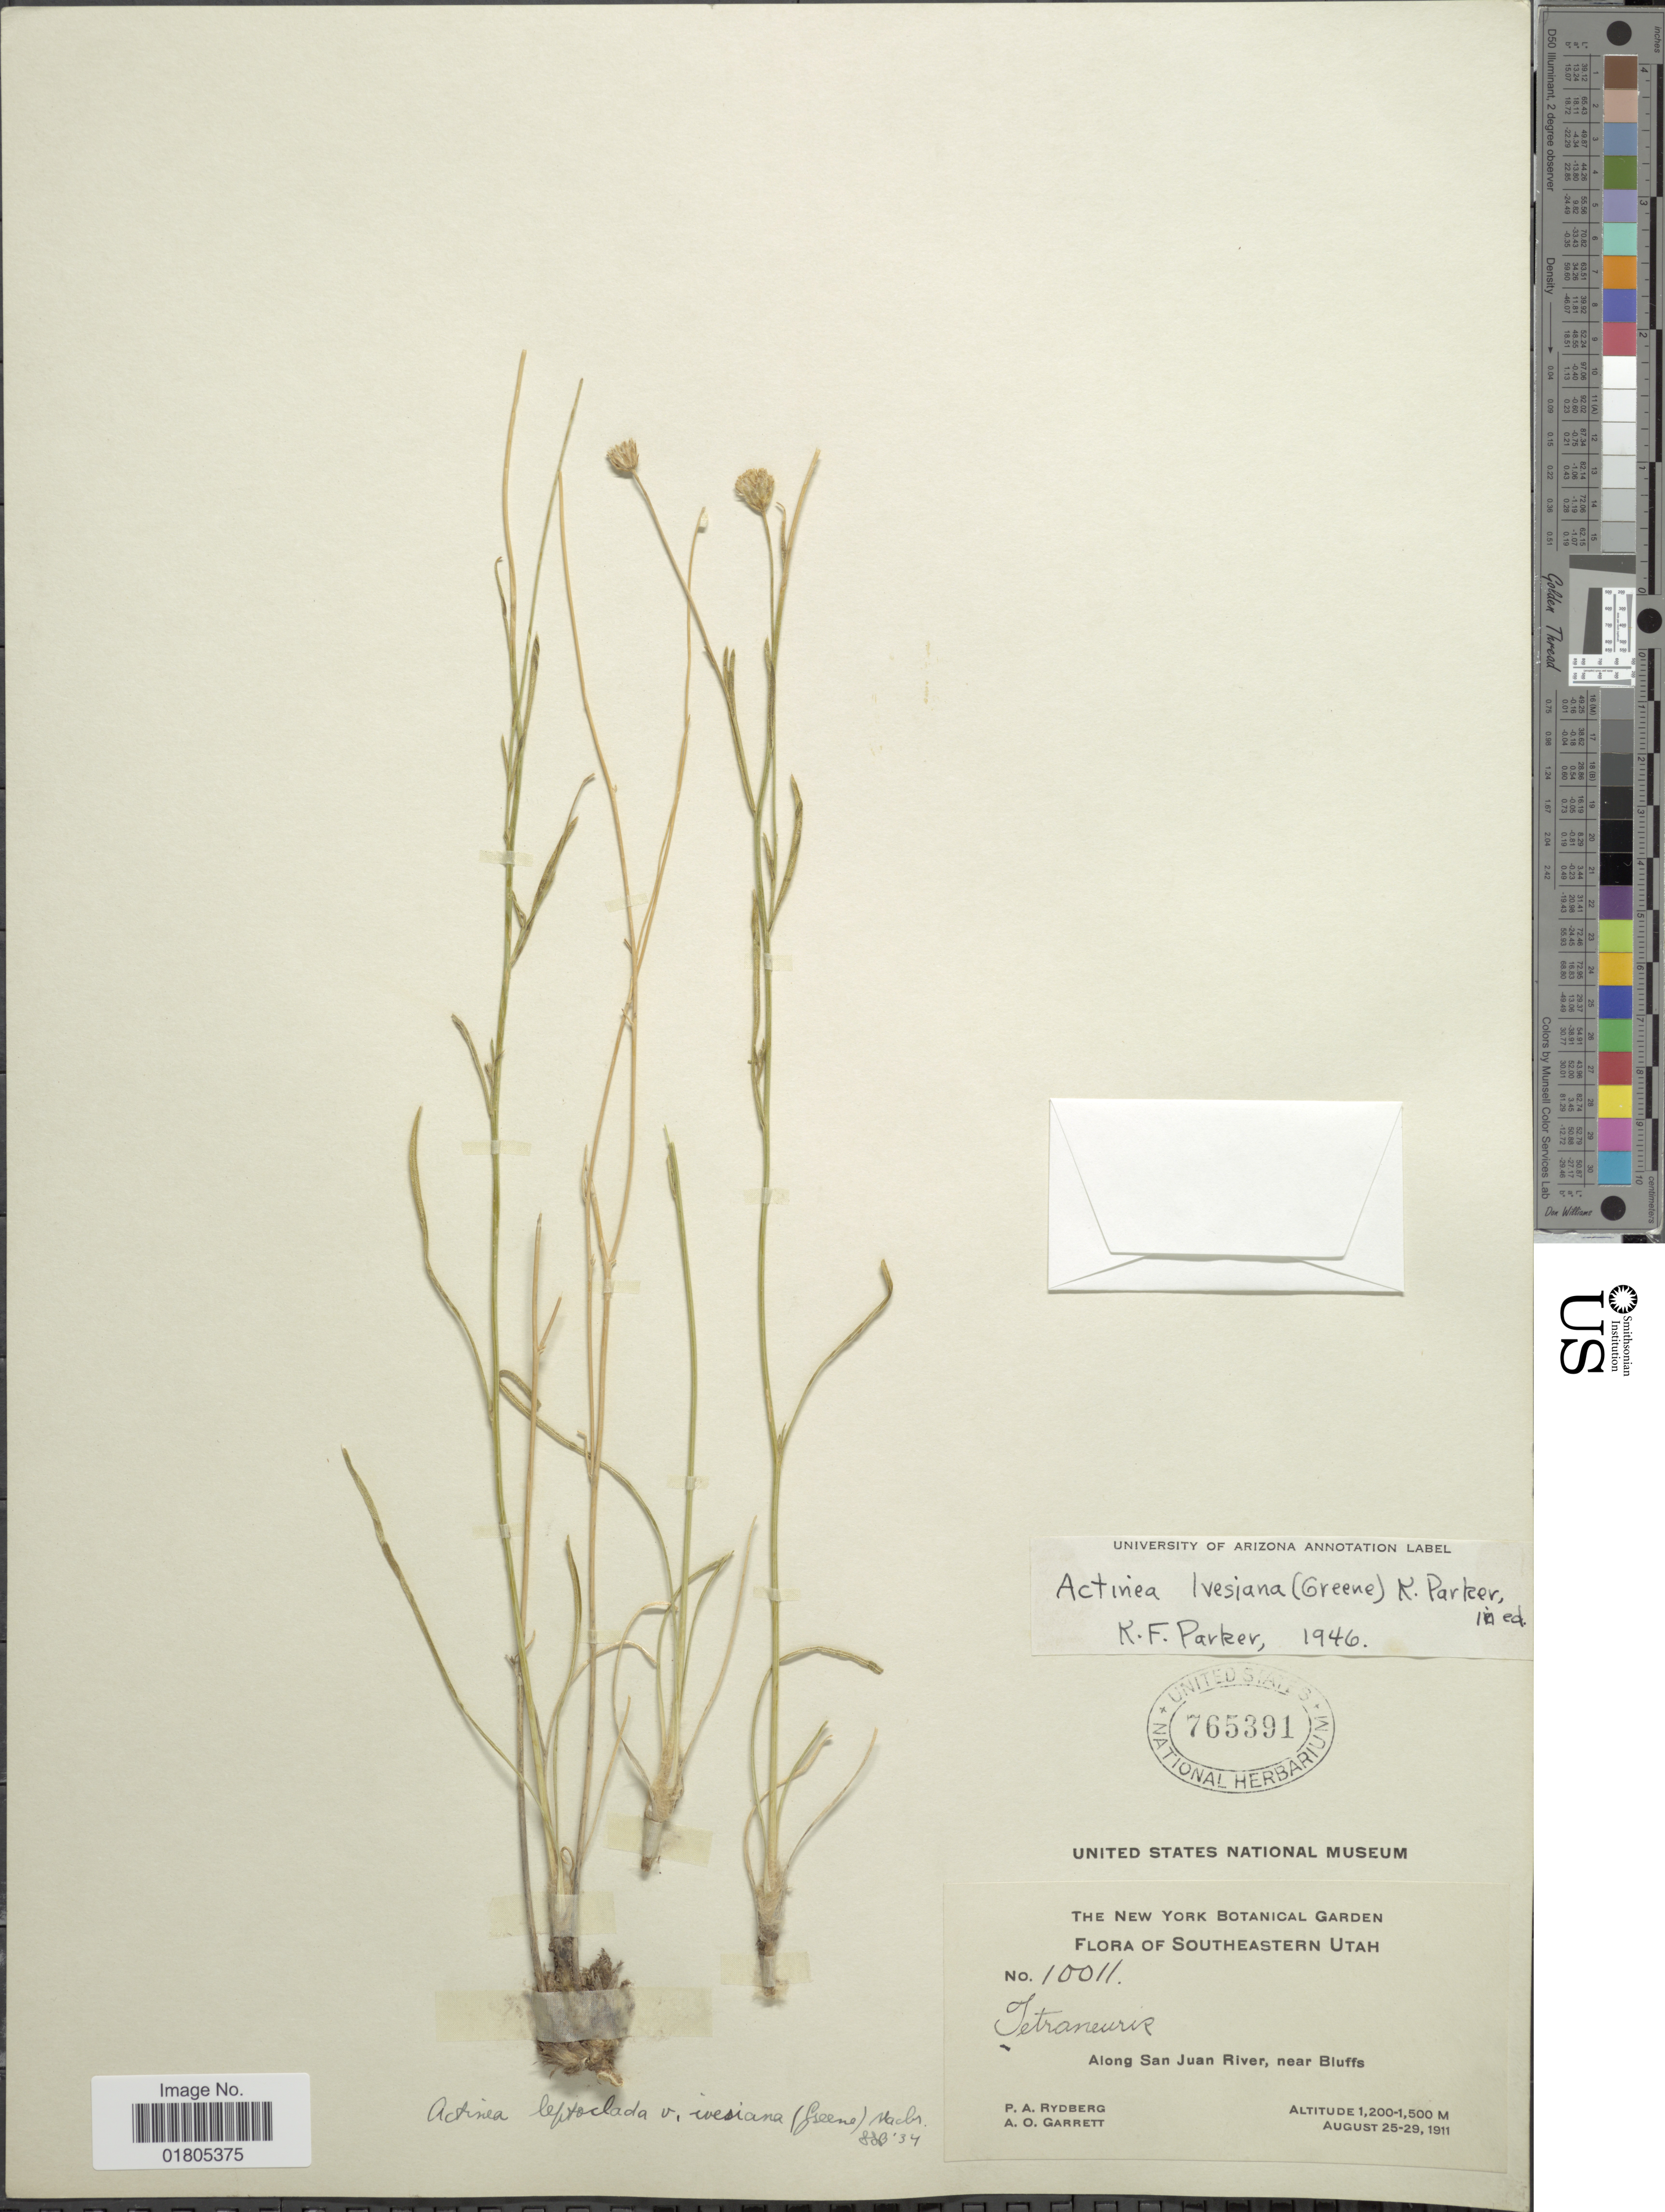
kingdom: Plantae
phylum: Tracheophyta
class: Magnoliopsida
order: Asterales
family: Asteraceae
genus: Actinea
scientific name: Actinea ivesiana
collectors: P. A. Rydberg & A. O. Garrett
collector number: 10011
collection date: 1911-08-25/1911-08-29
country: United States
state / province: Utah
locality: Southeastern Utah. Along San Juan River, near Bluffs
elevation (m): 1200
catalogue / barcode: US 765391